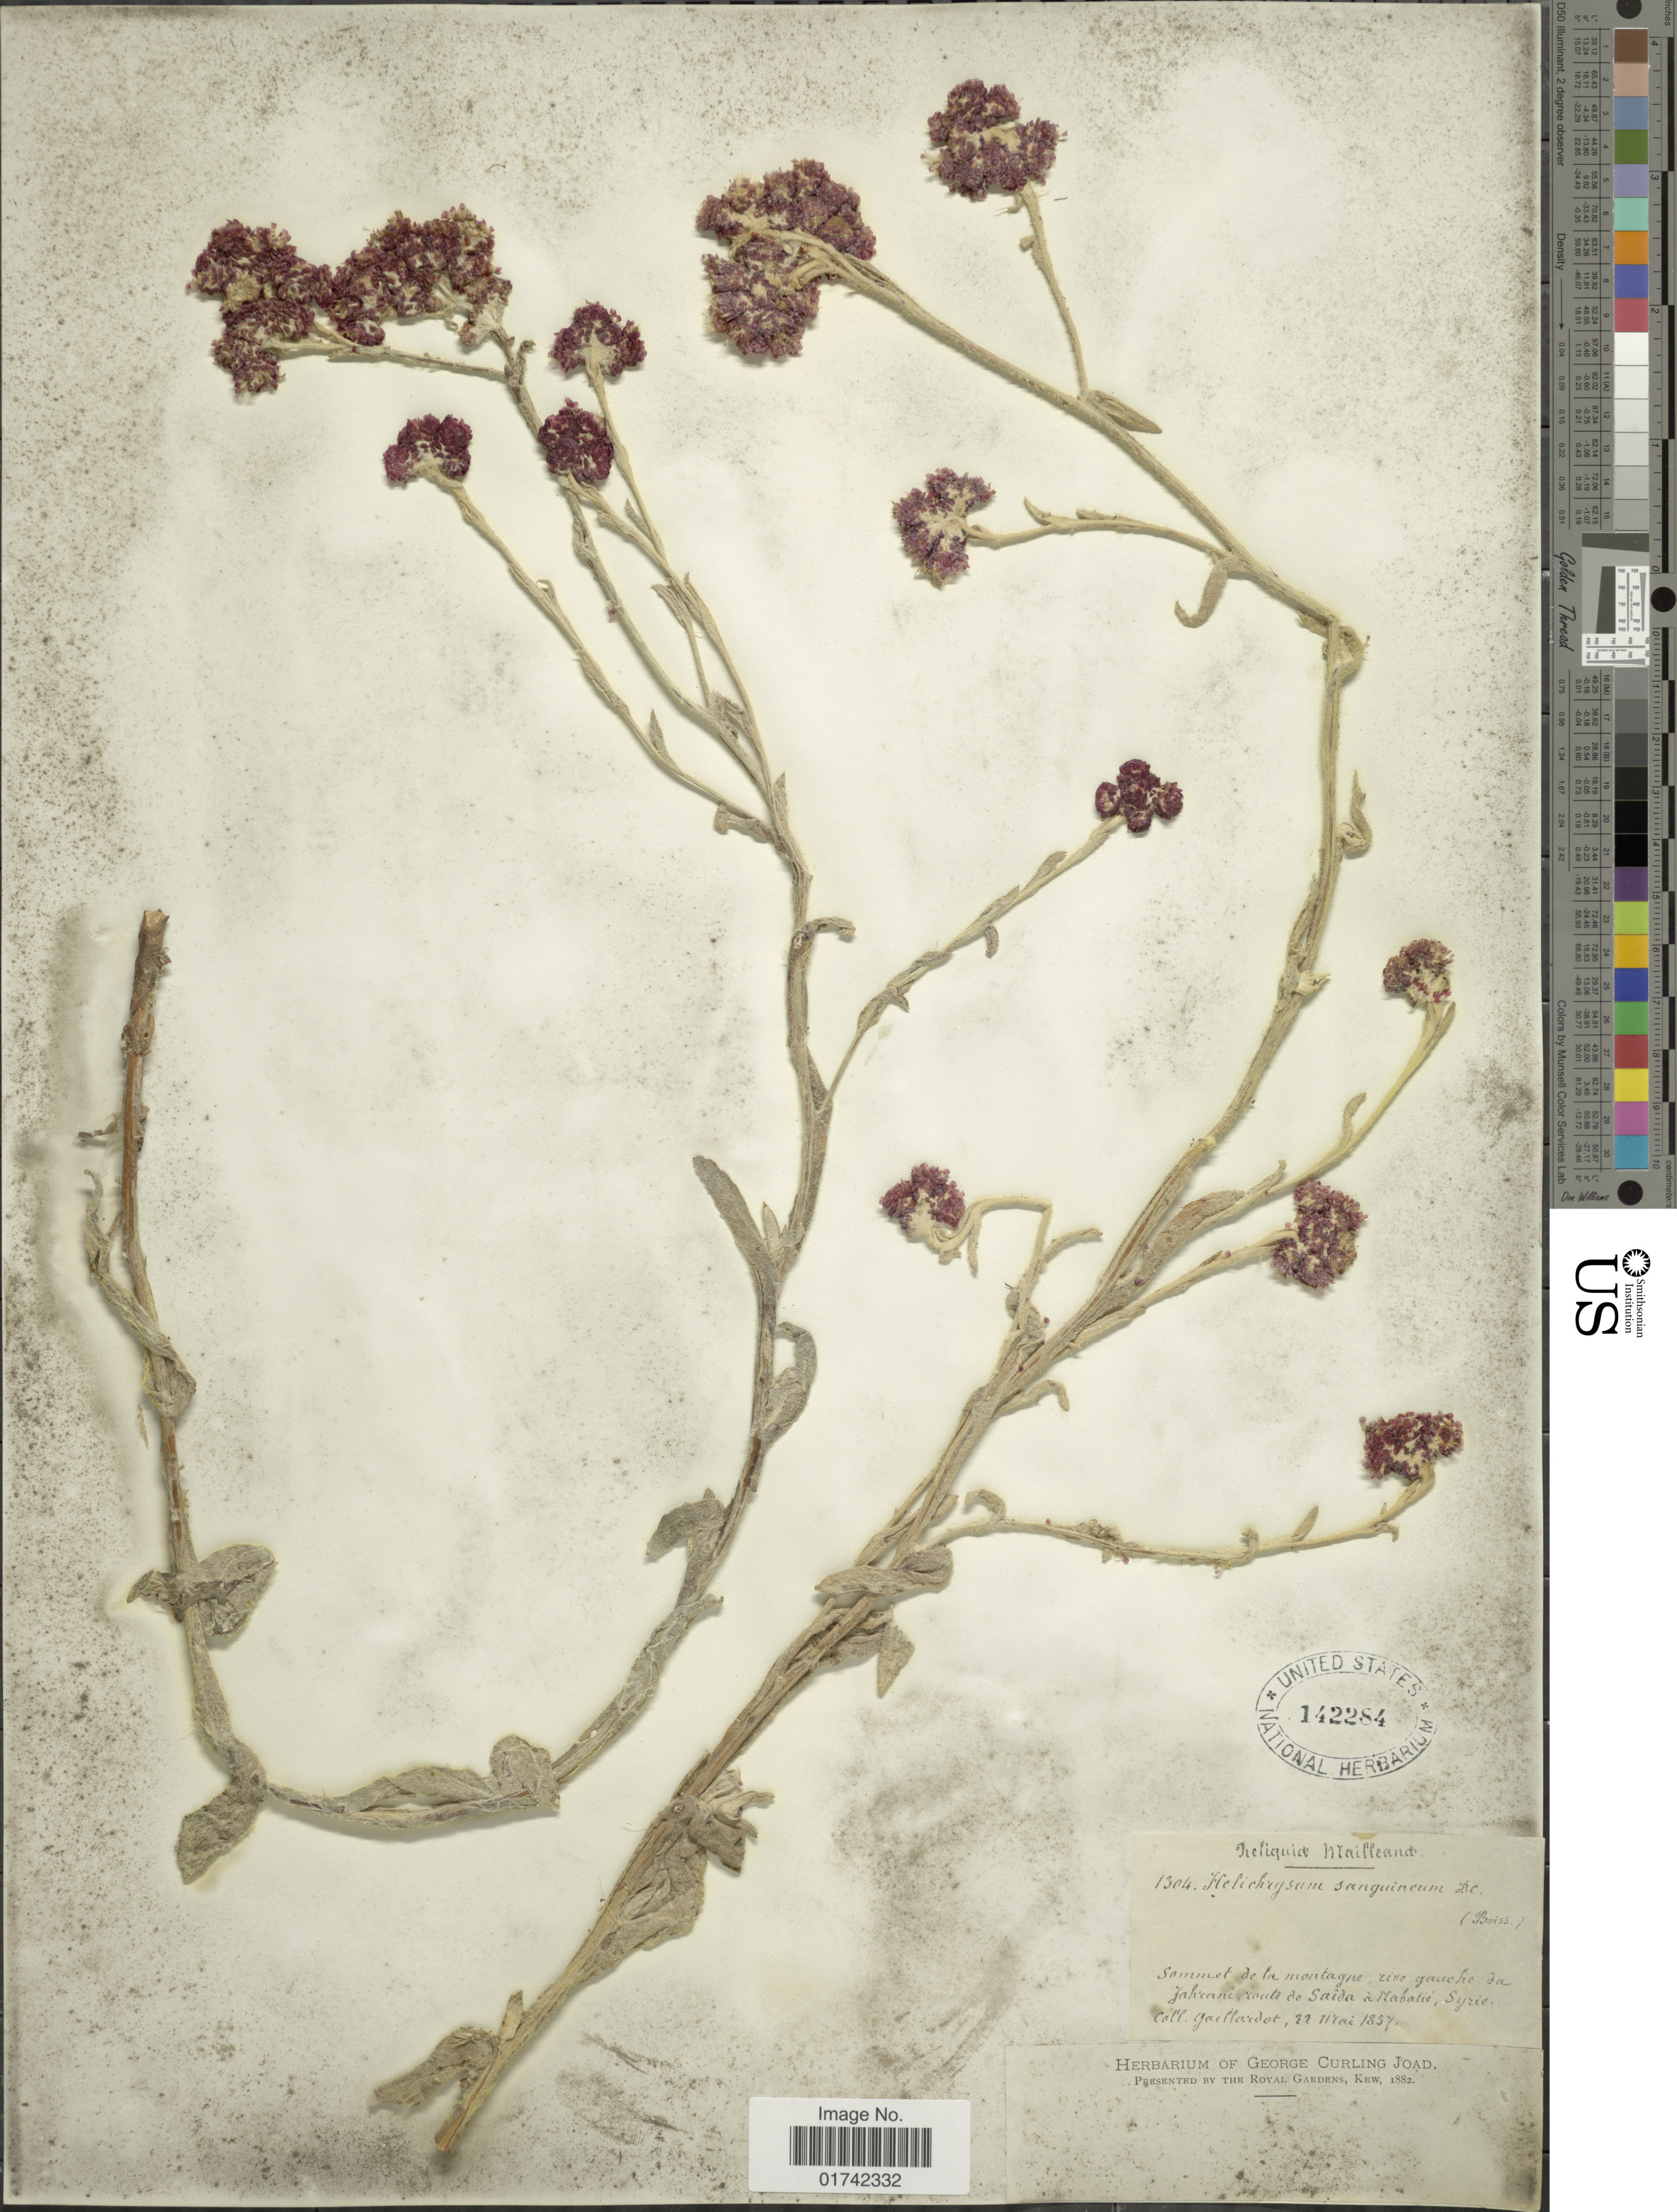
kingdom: Plantae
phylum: Tracheophyta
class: Magnoliopsida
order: Asterales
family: Asteraceae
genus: Helichrysum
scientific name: Helichrysum sanguineum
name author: (L.) Kostel.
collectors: Gaillardot, --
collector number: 1304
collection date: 1857-05-22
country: Syria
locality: Sommet de la montagne, rive gauche du Zahcani [interpreted], soute de Saida a Mahatie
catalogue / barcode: US 142284